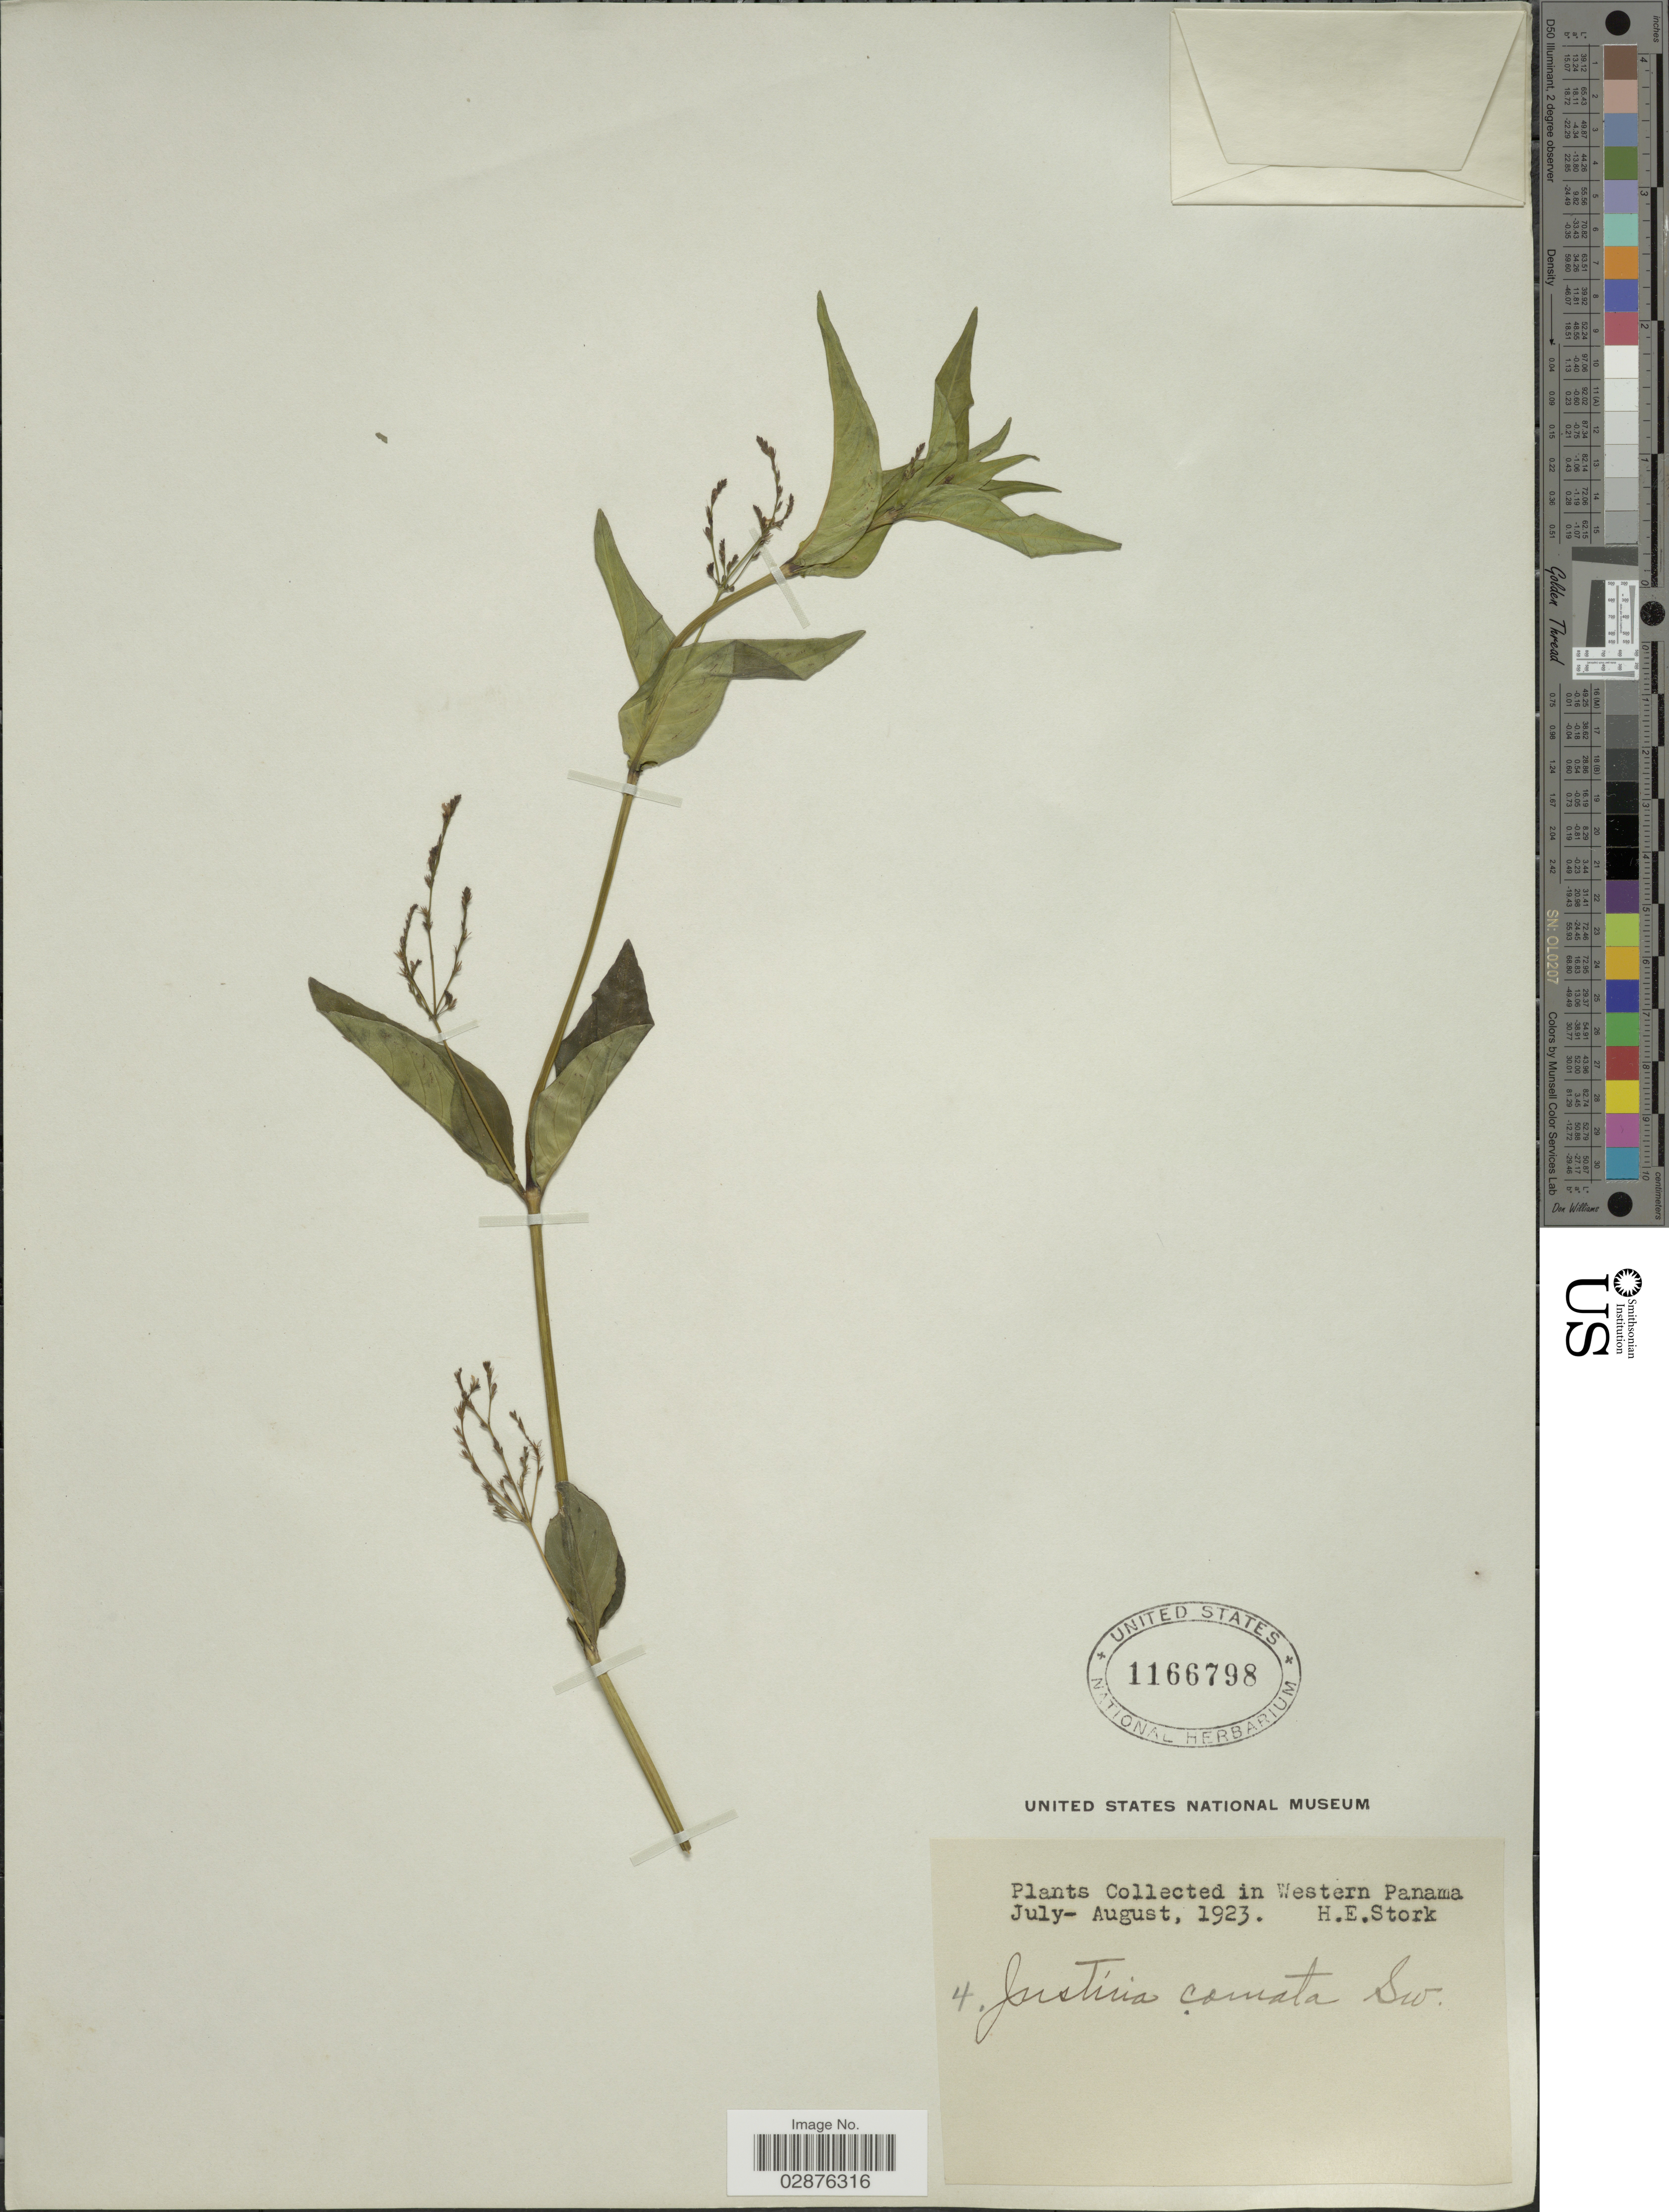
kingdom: Plantae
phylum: Tracheophyta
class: Magnoliopsida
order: Lamiales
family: Acanthaceae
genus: Justicia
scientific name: Justicia comata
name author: (L.) Lam.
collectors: H. E. Stork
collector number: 4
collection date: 1923-07/1923-08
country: Panama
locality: Western Panama.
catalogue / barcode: US 1166798